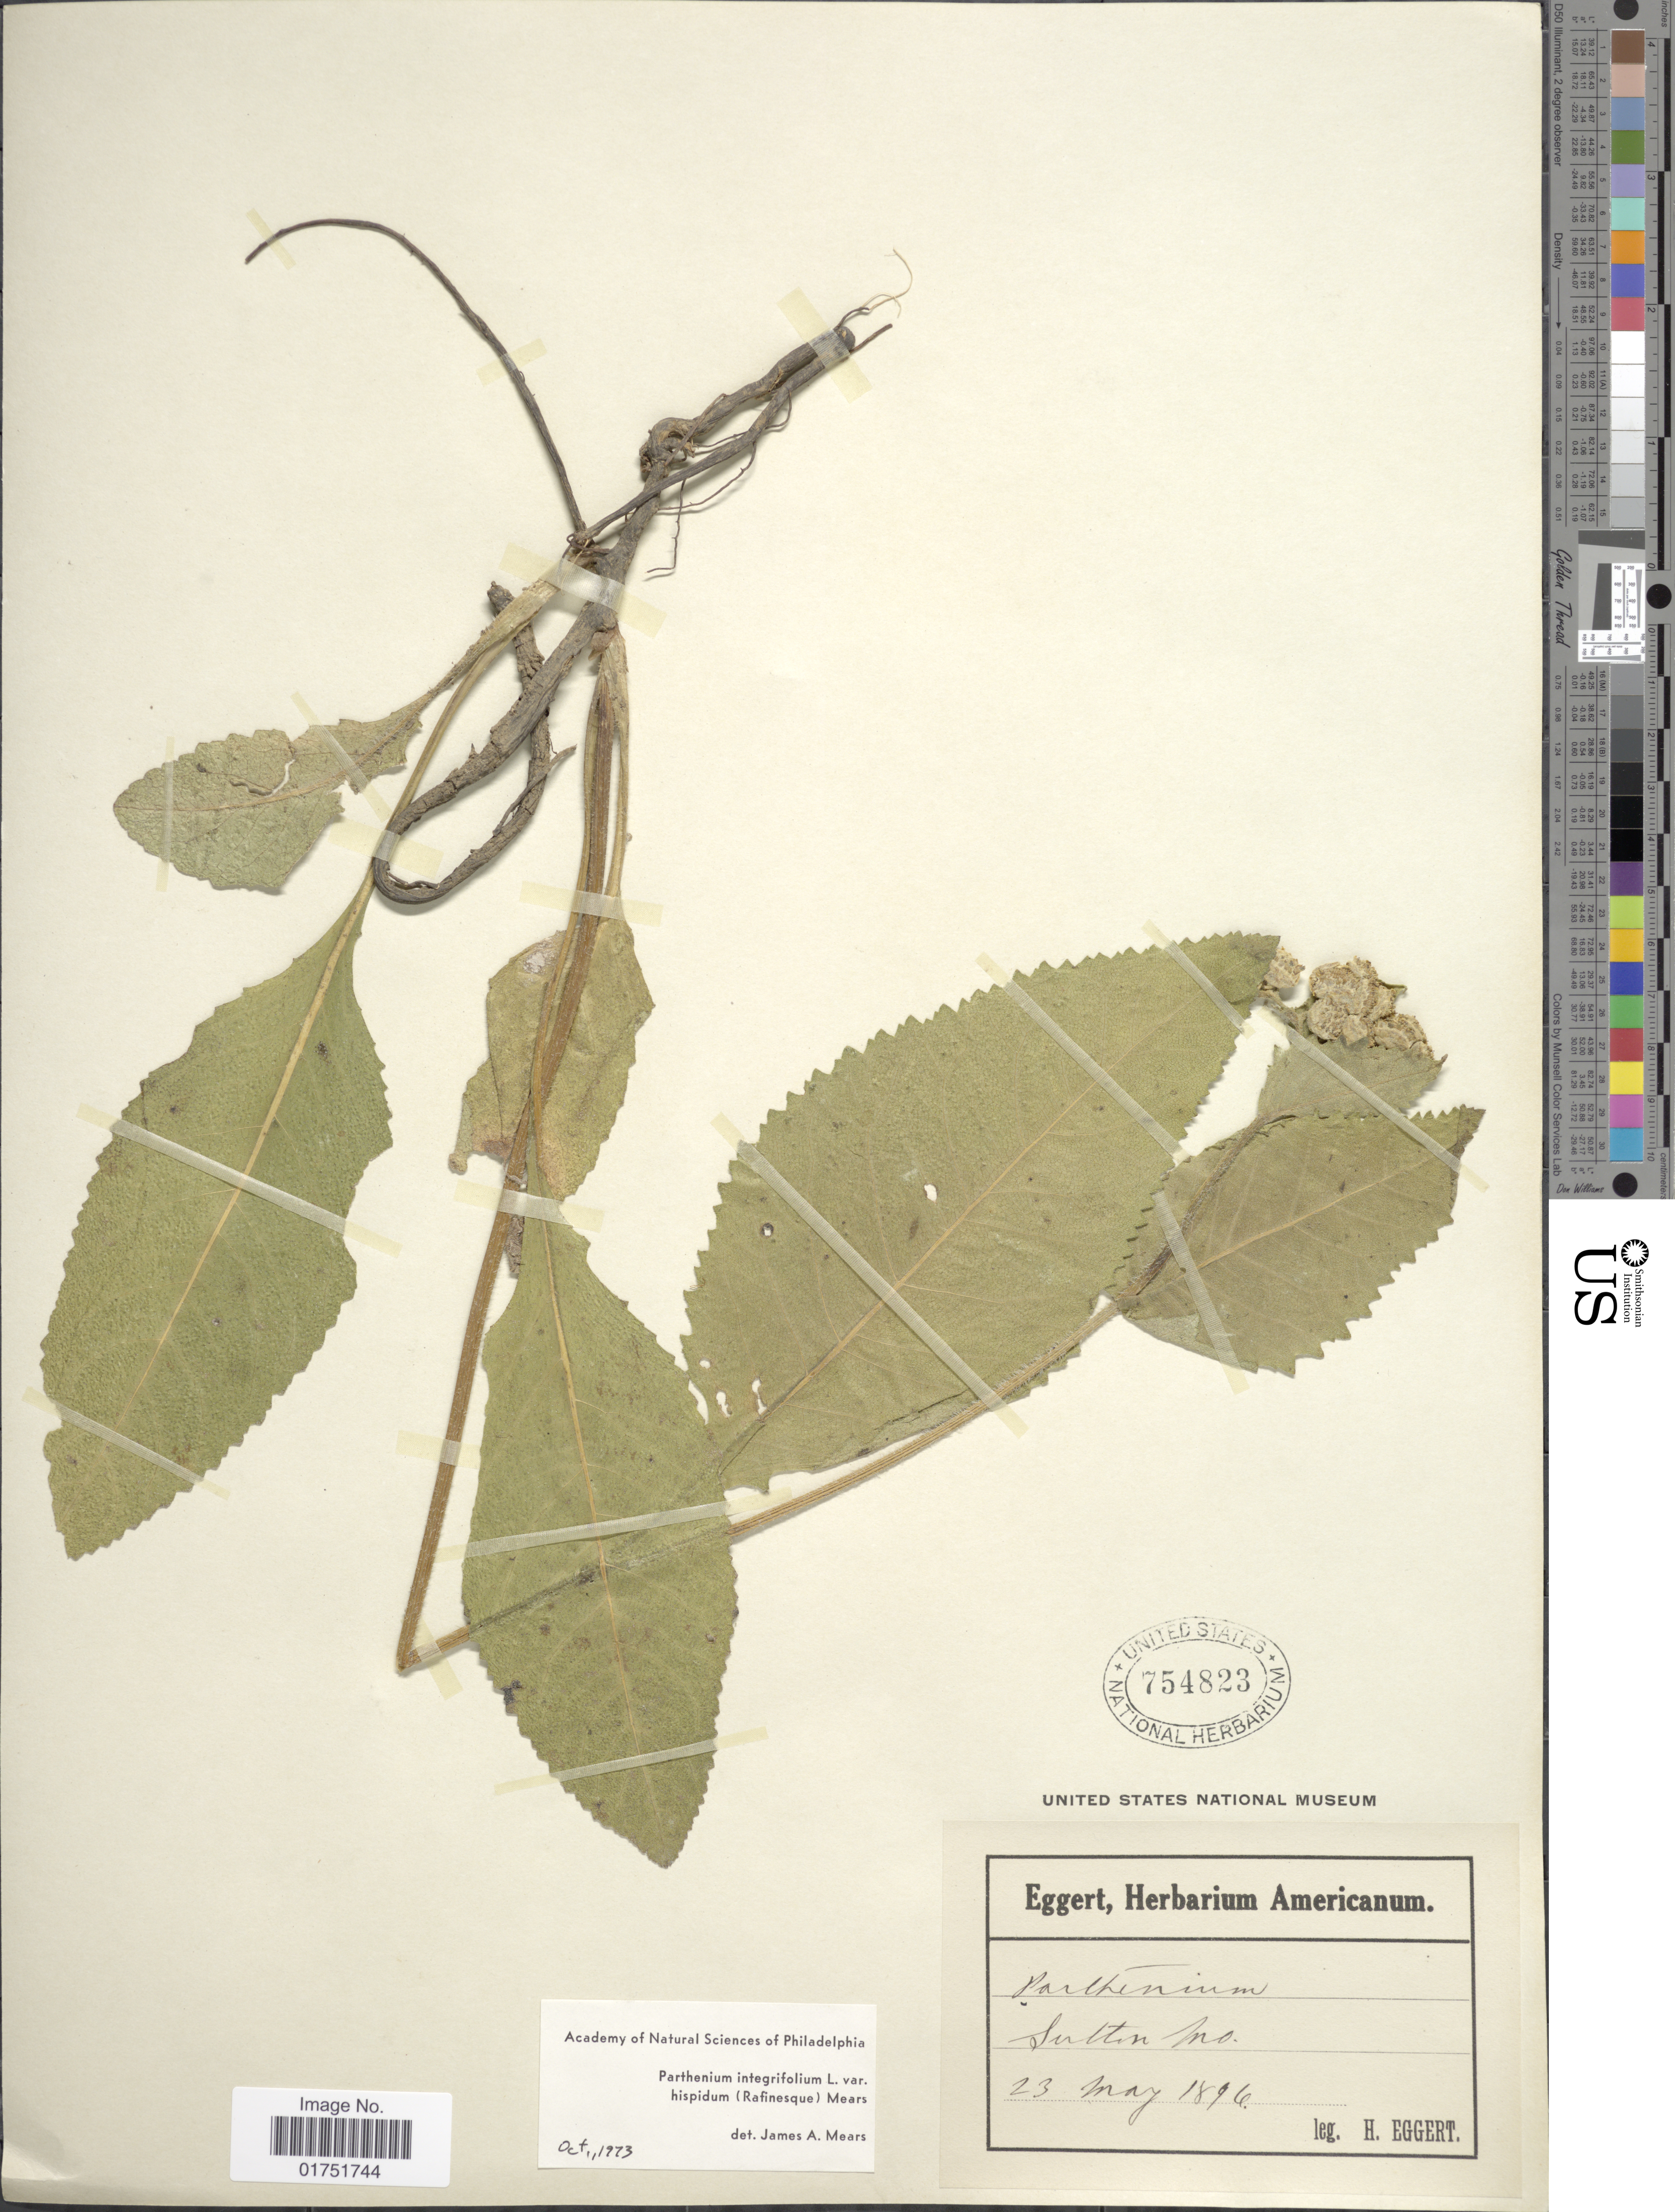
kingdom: Plantae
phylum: Tracheophyta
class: Magnoliopsida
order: Asterales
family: Asteraceae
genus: Parthenium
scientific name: Parthenium hispidum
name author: Raf.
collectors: H. Eggert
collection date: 1896-05-23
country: United States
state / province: Missouri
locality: Sutton [Suttons]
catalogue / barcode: US 754823